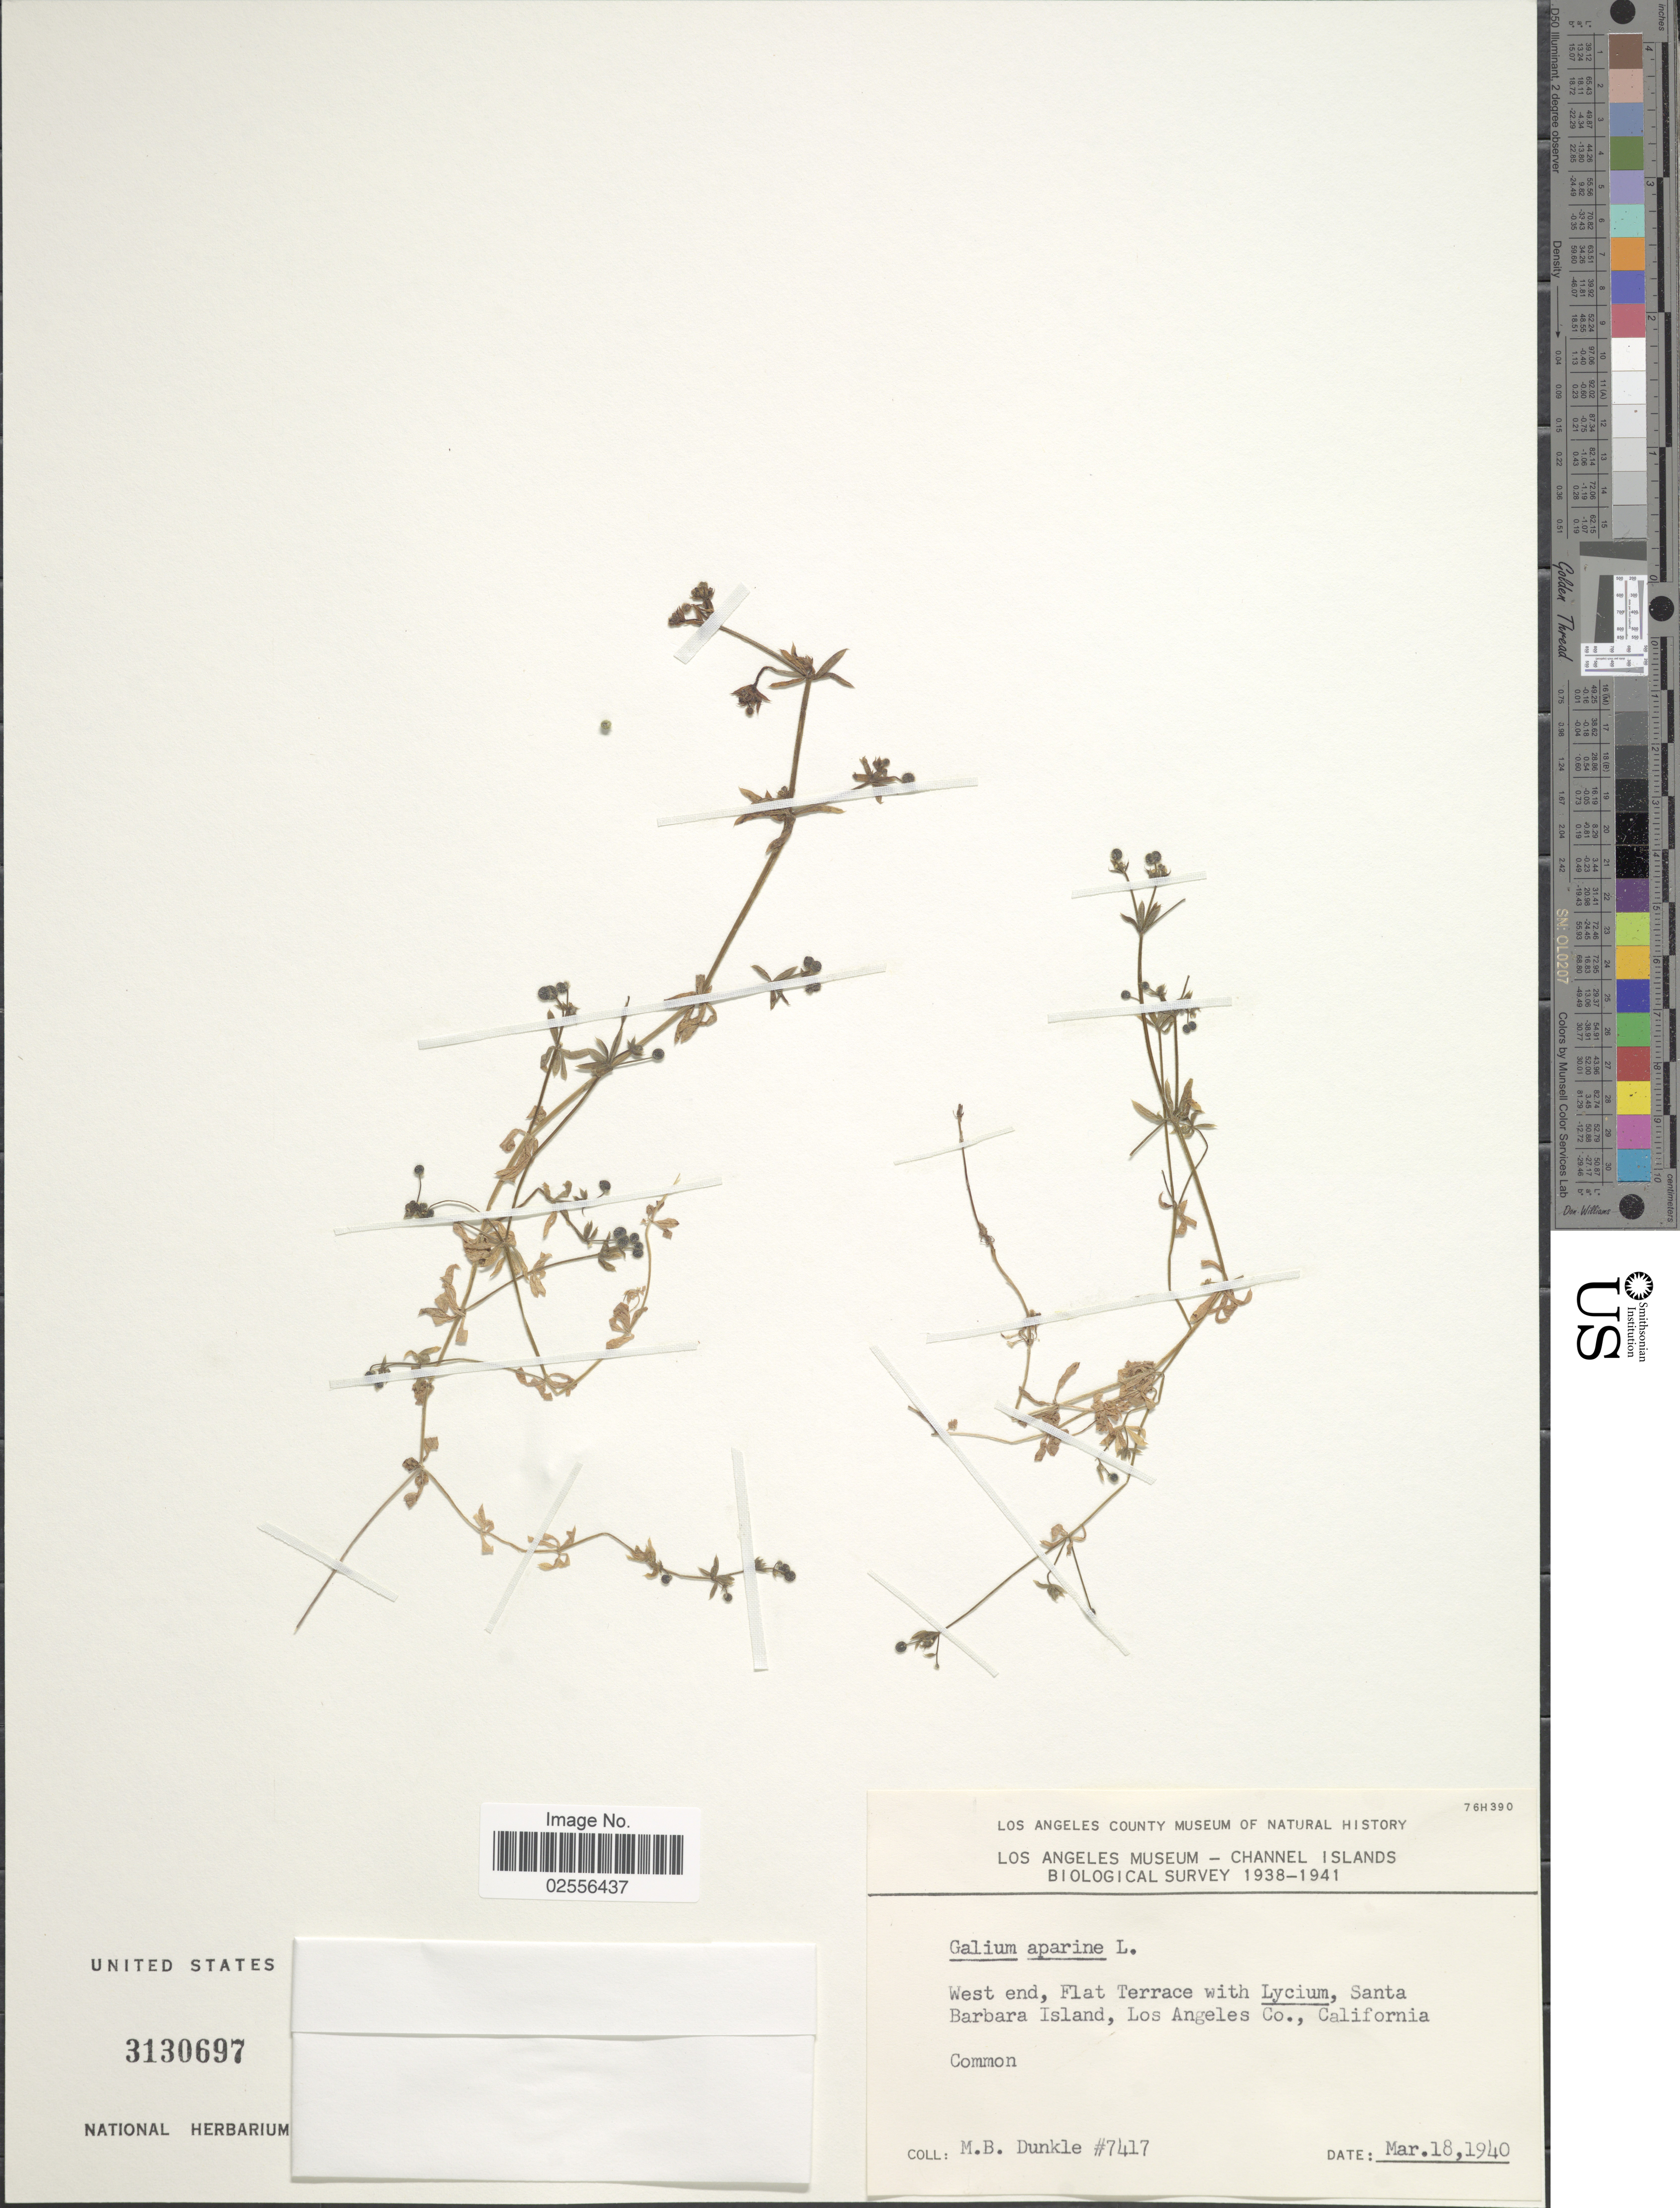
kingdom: Plantae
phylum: Tracheophyta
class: Magnoliopsida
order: Gentianales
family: Rubiaceae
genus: Galium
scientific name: Galium aparine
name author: L.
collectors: M. Dunkle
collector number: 7417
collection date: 1940-03-18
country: United States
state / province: California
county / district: Los Angeles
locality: West end, Flat Terrace, Santa Barbara Island, Los Angeles Co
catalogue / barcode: US 3130697